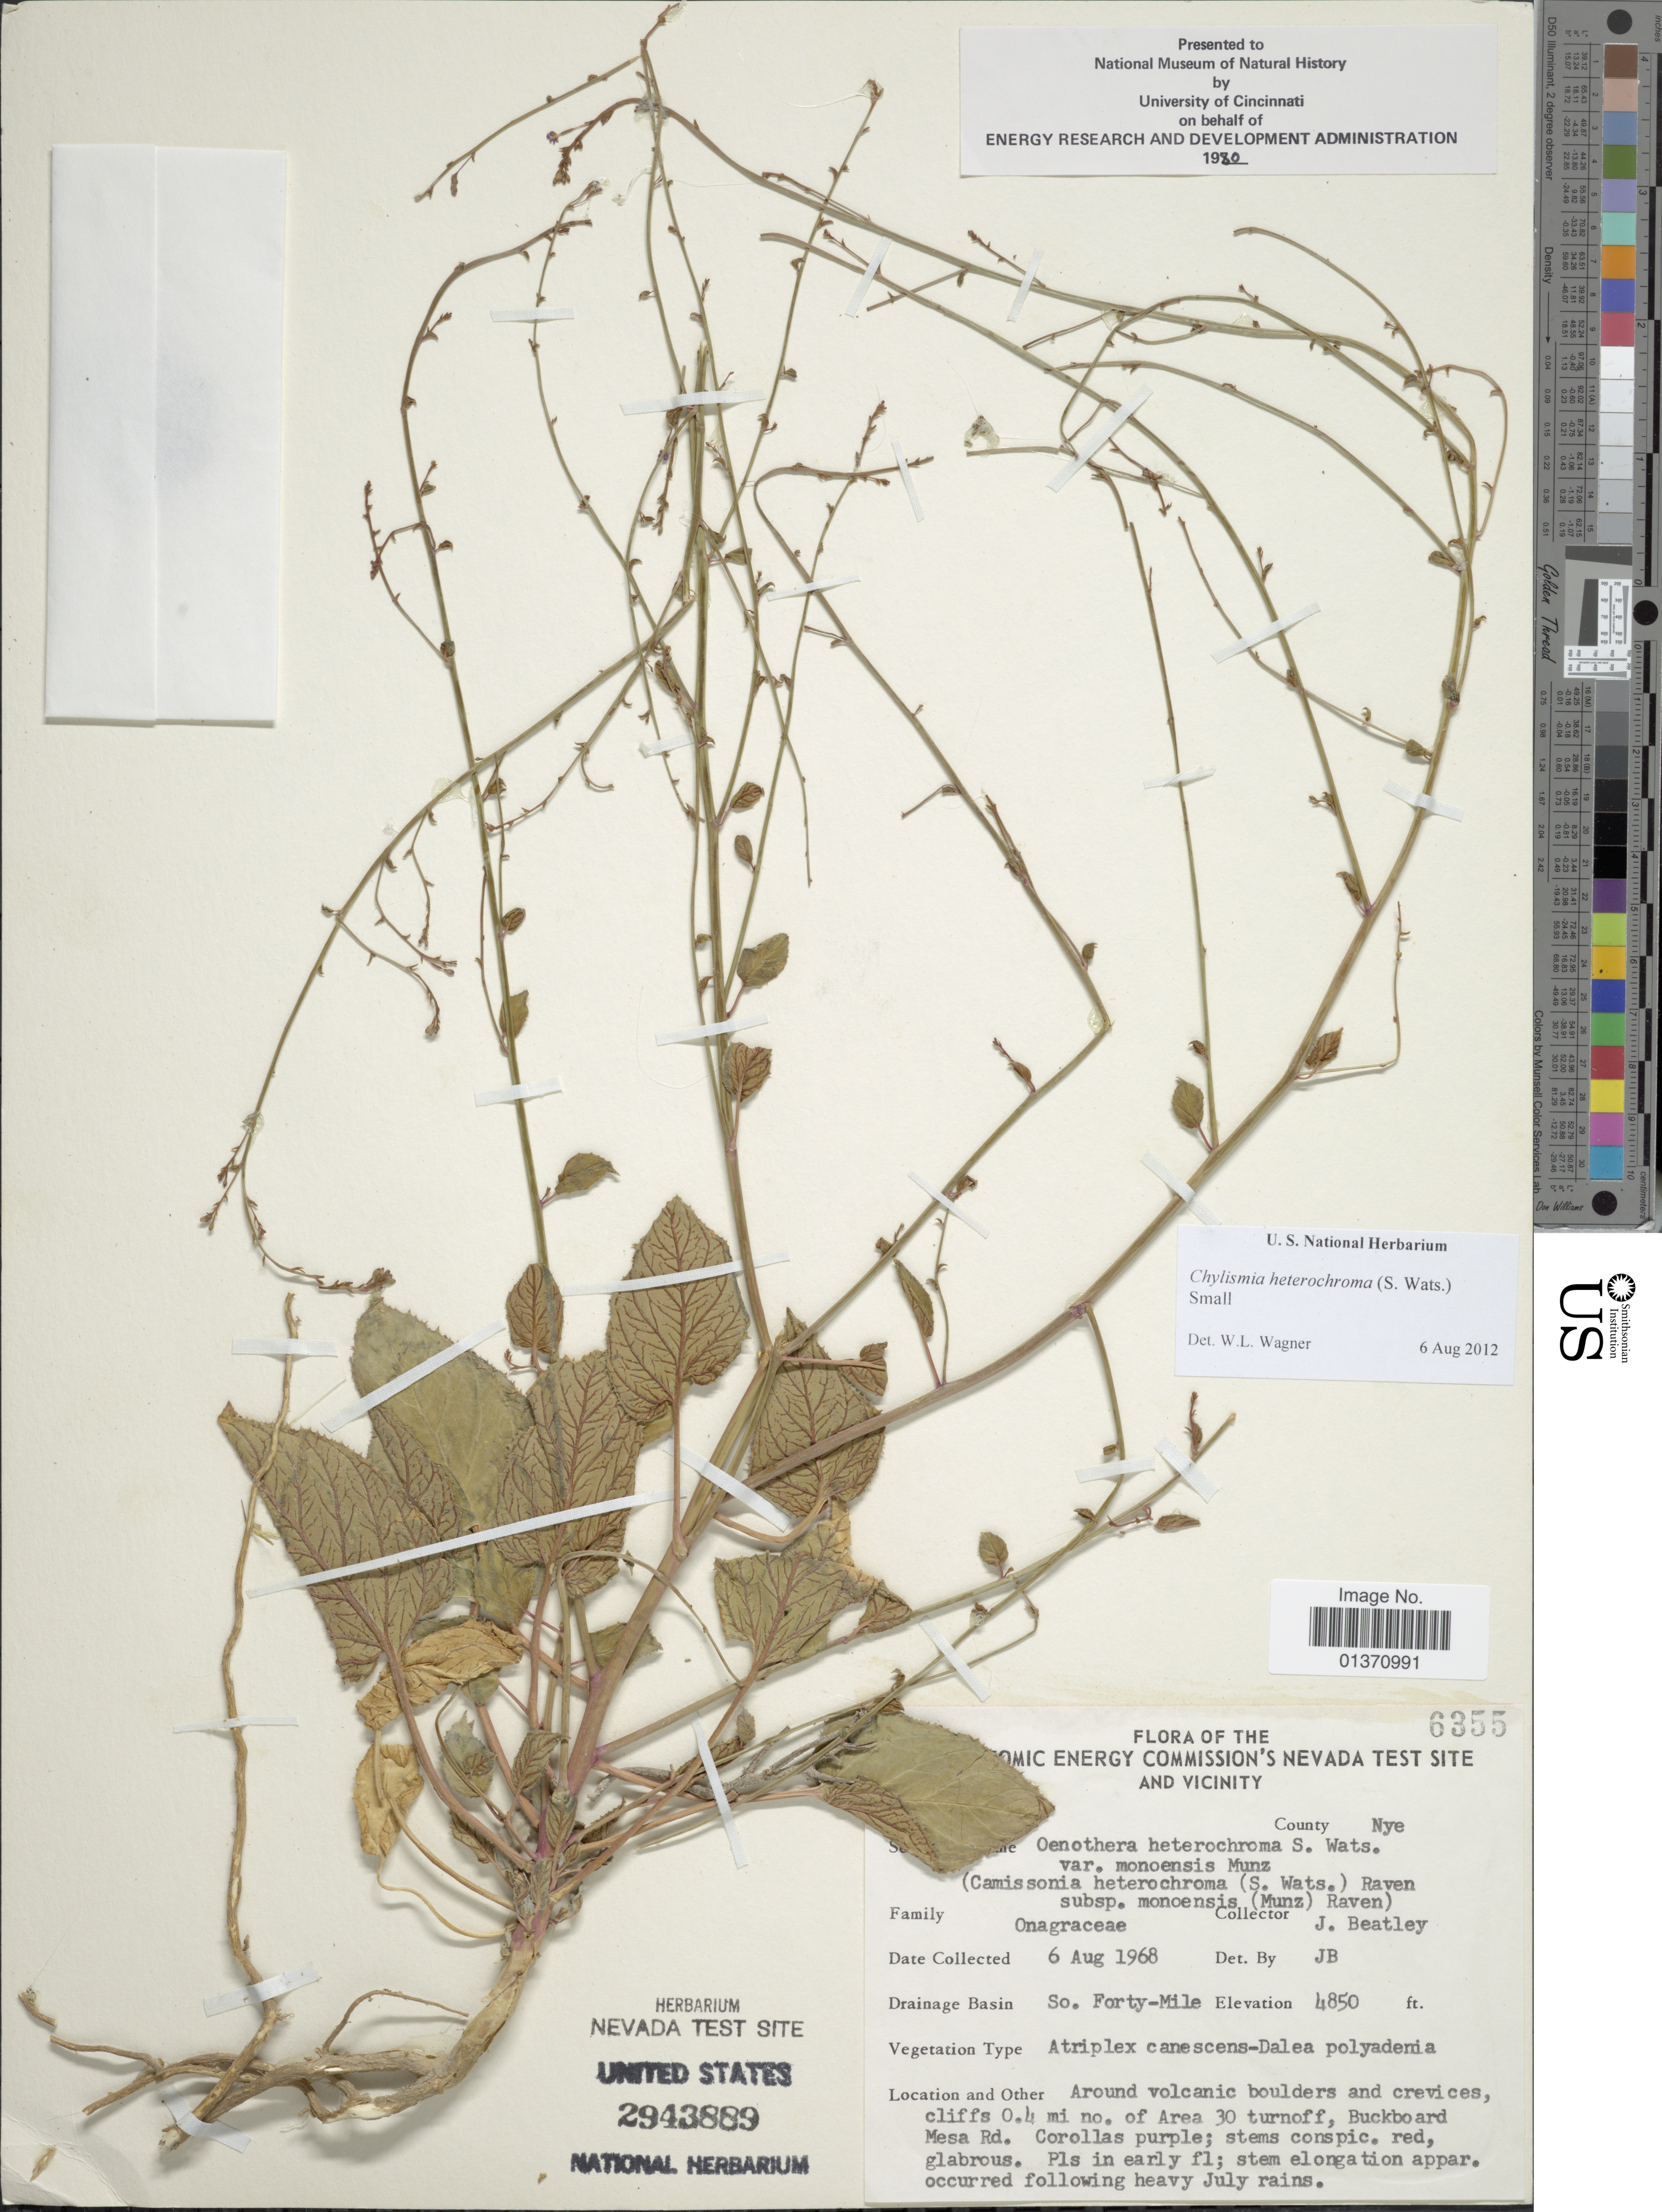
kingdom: Plantae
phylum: Tracheophyta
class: Magnoliopsida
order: Myrtales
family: Onagraceae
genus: Chylismia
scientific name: Chylismia heterochroma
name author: (S. Watson) Small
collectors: J. C. Beatley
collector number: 6355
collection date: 1968-08-06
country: United States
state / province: Nevada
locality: U. S. Atomic Energy Commission's Nevada Test Site and Vicinity, So. Forty-Mile, around volcanic boulders and crevices, cliffs 0.4 mi no. of Area 30 turnoff, Buckboard Mesa Rd, County Nye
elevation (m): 1478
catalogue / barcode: US 2943889